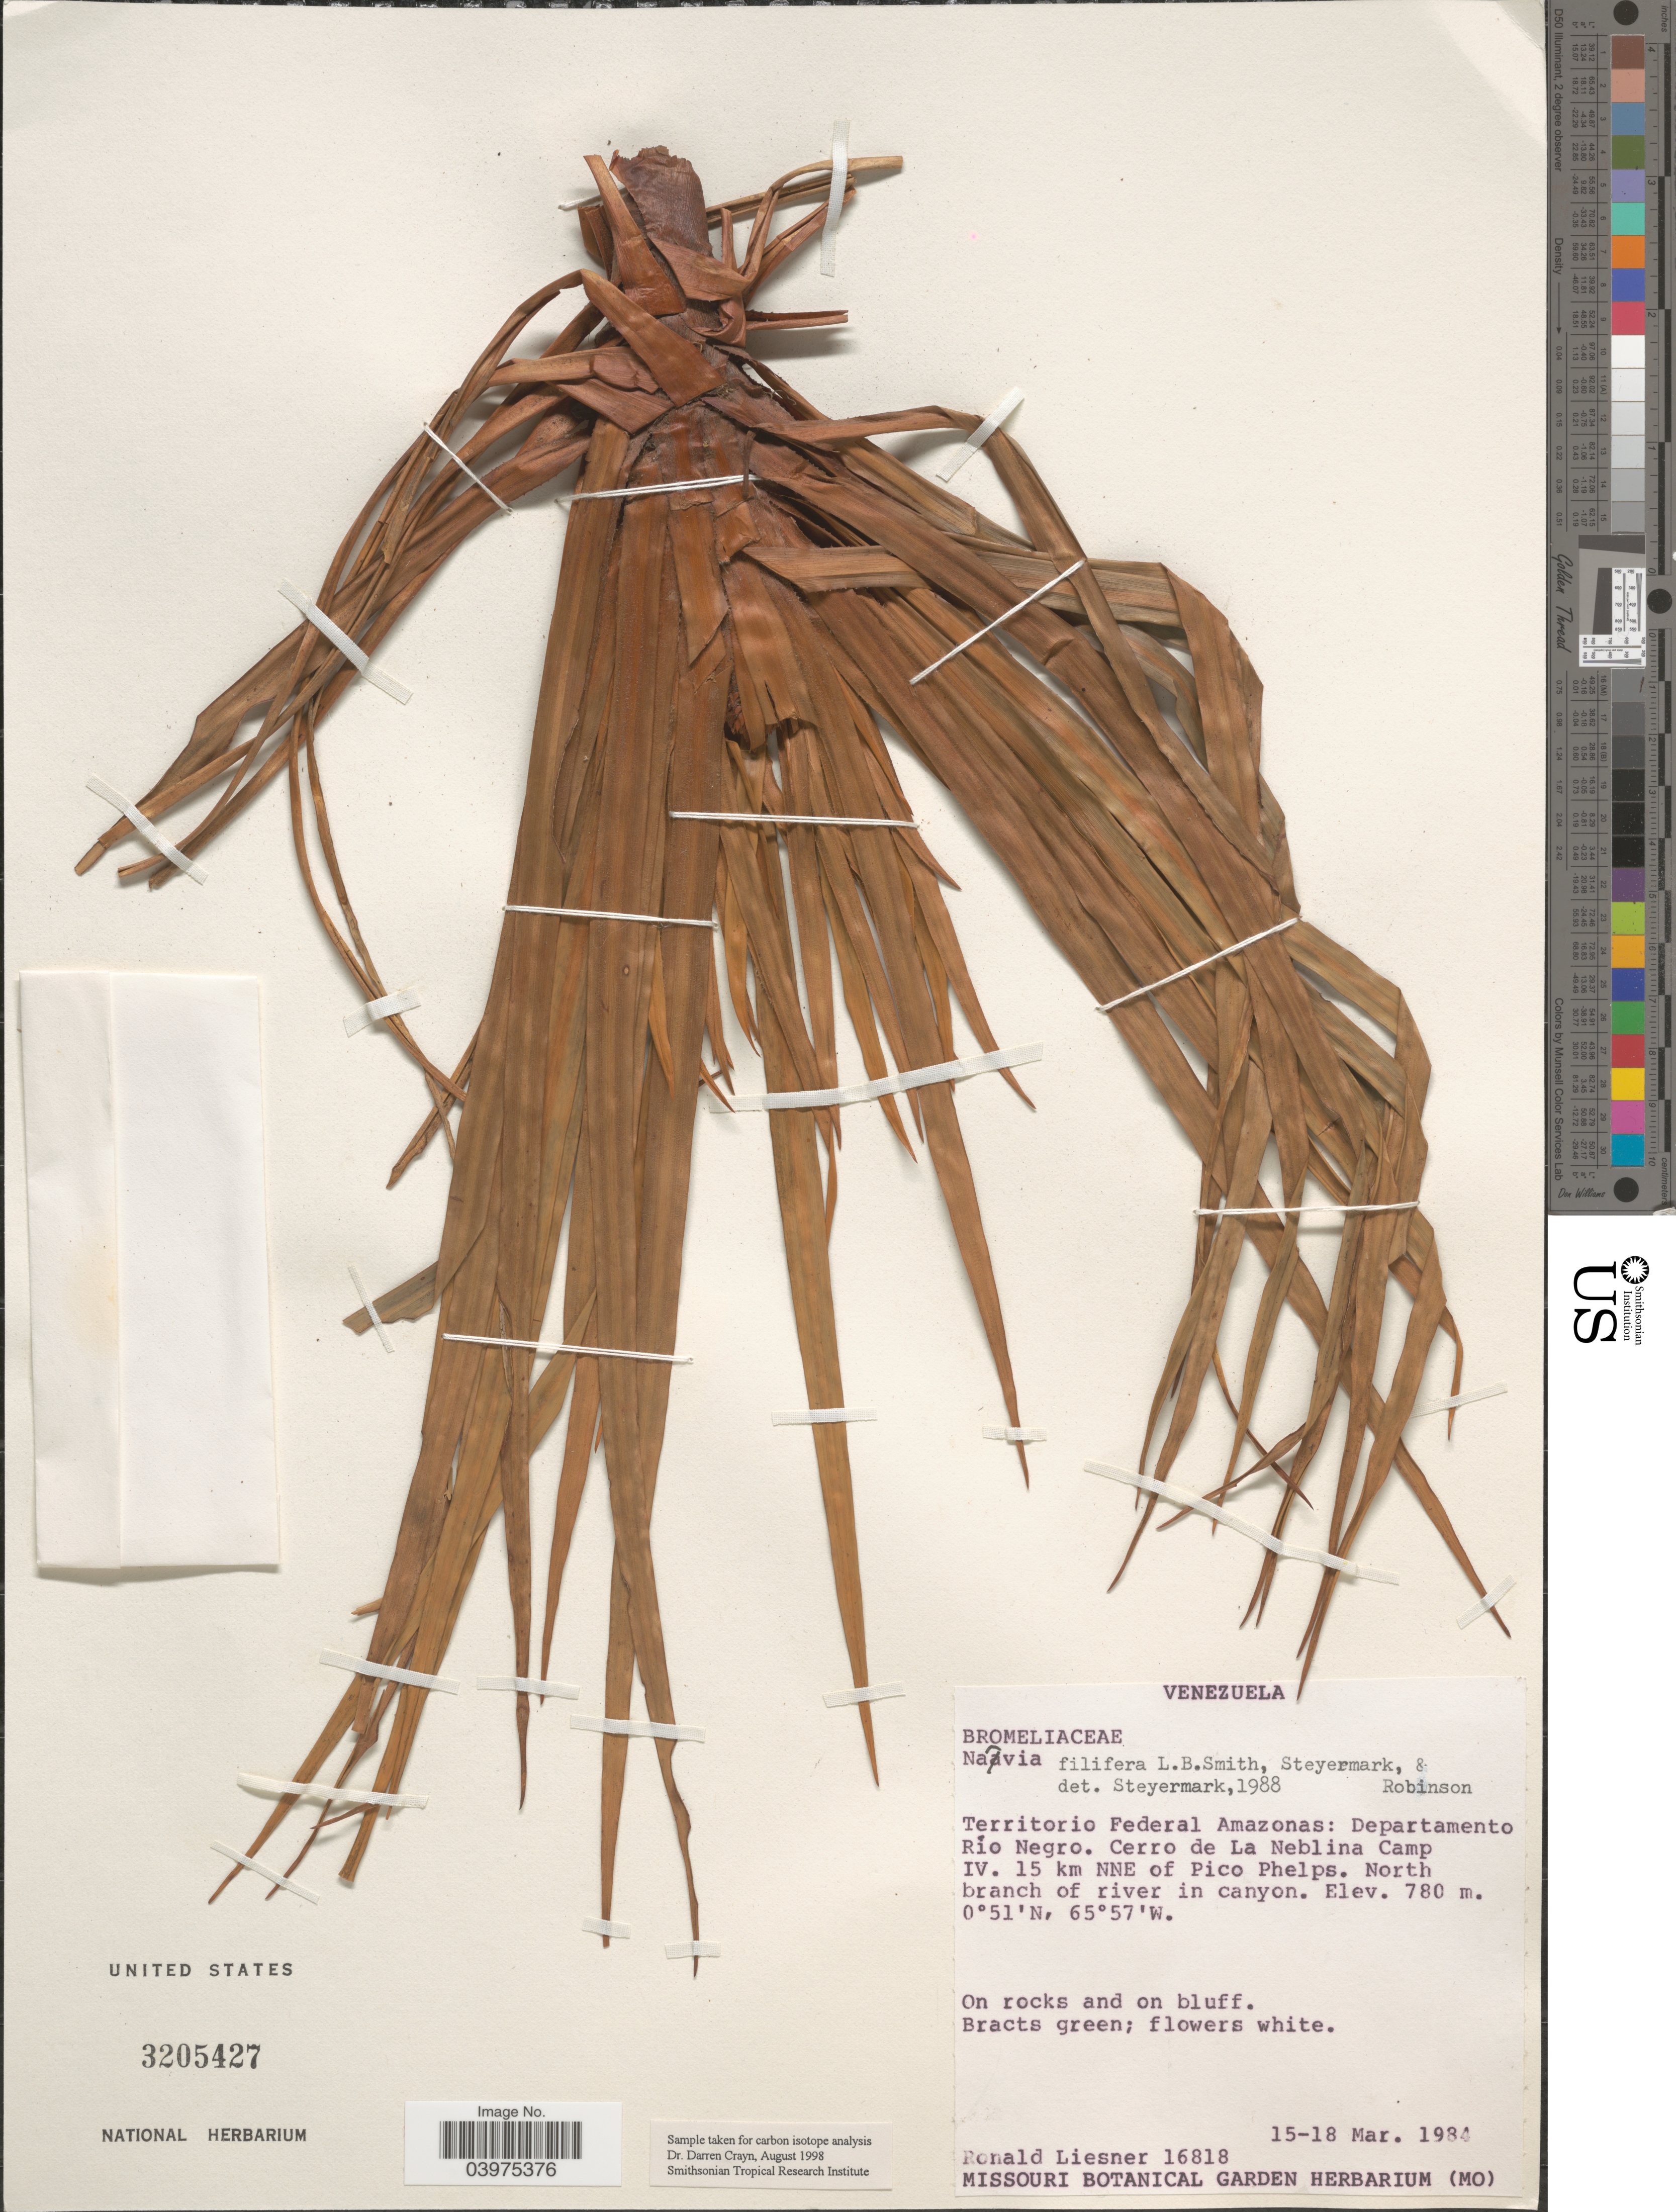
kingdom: Plantae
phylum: Tracheophyta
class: Liliopsida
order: Poales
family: Bromeliaceae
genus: Navia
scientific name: Navia filifera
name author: L.B. Sm. et al.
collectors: R. L. Liesner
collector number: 16818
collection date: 1984-03-15/1984-03-18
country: Venezuela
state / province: Amazonas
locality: Territorio Federal Amazonas: Departamento Río Negro. Cerro de La Neblina Camp IV. 15 km NNE of Pico Phelps. North branch of river in canyon.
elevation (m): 780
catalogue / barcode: US 3205427